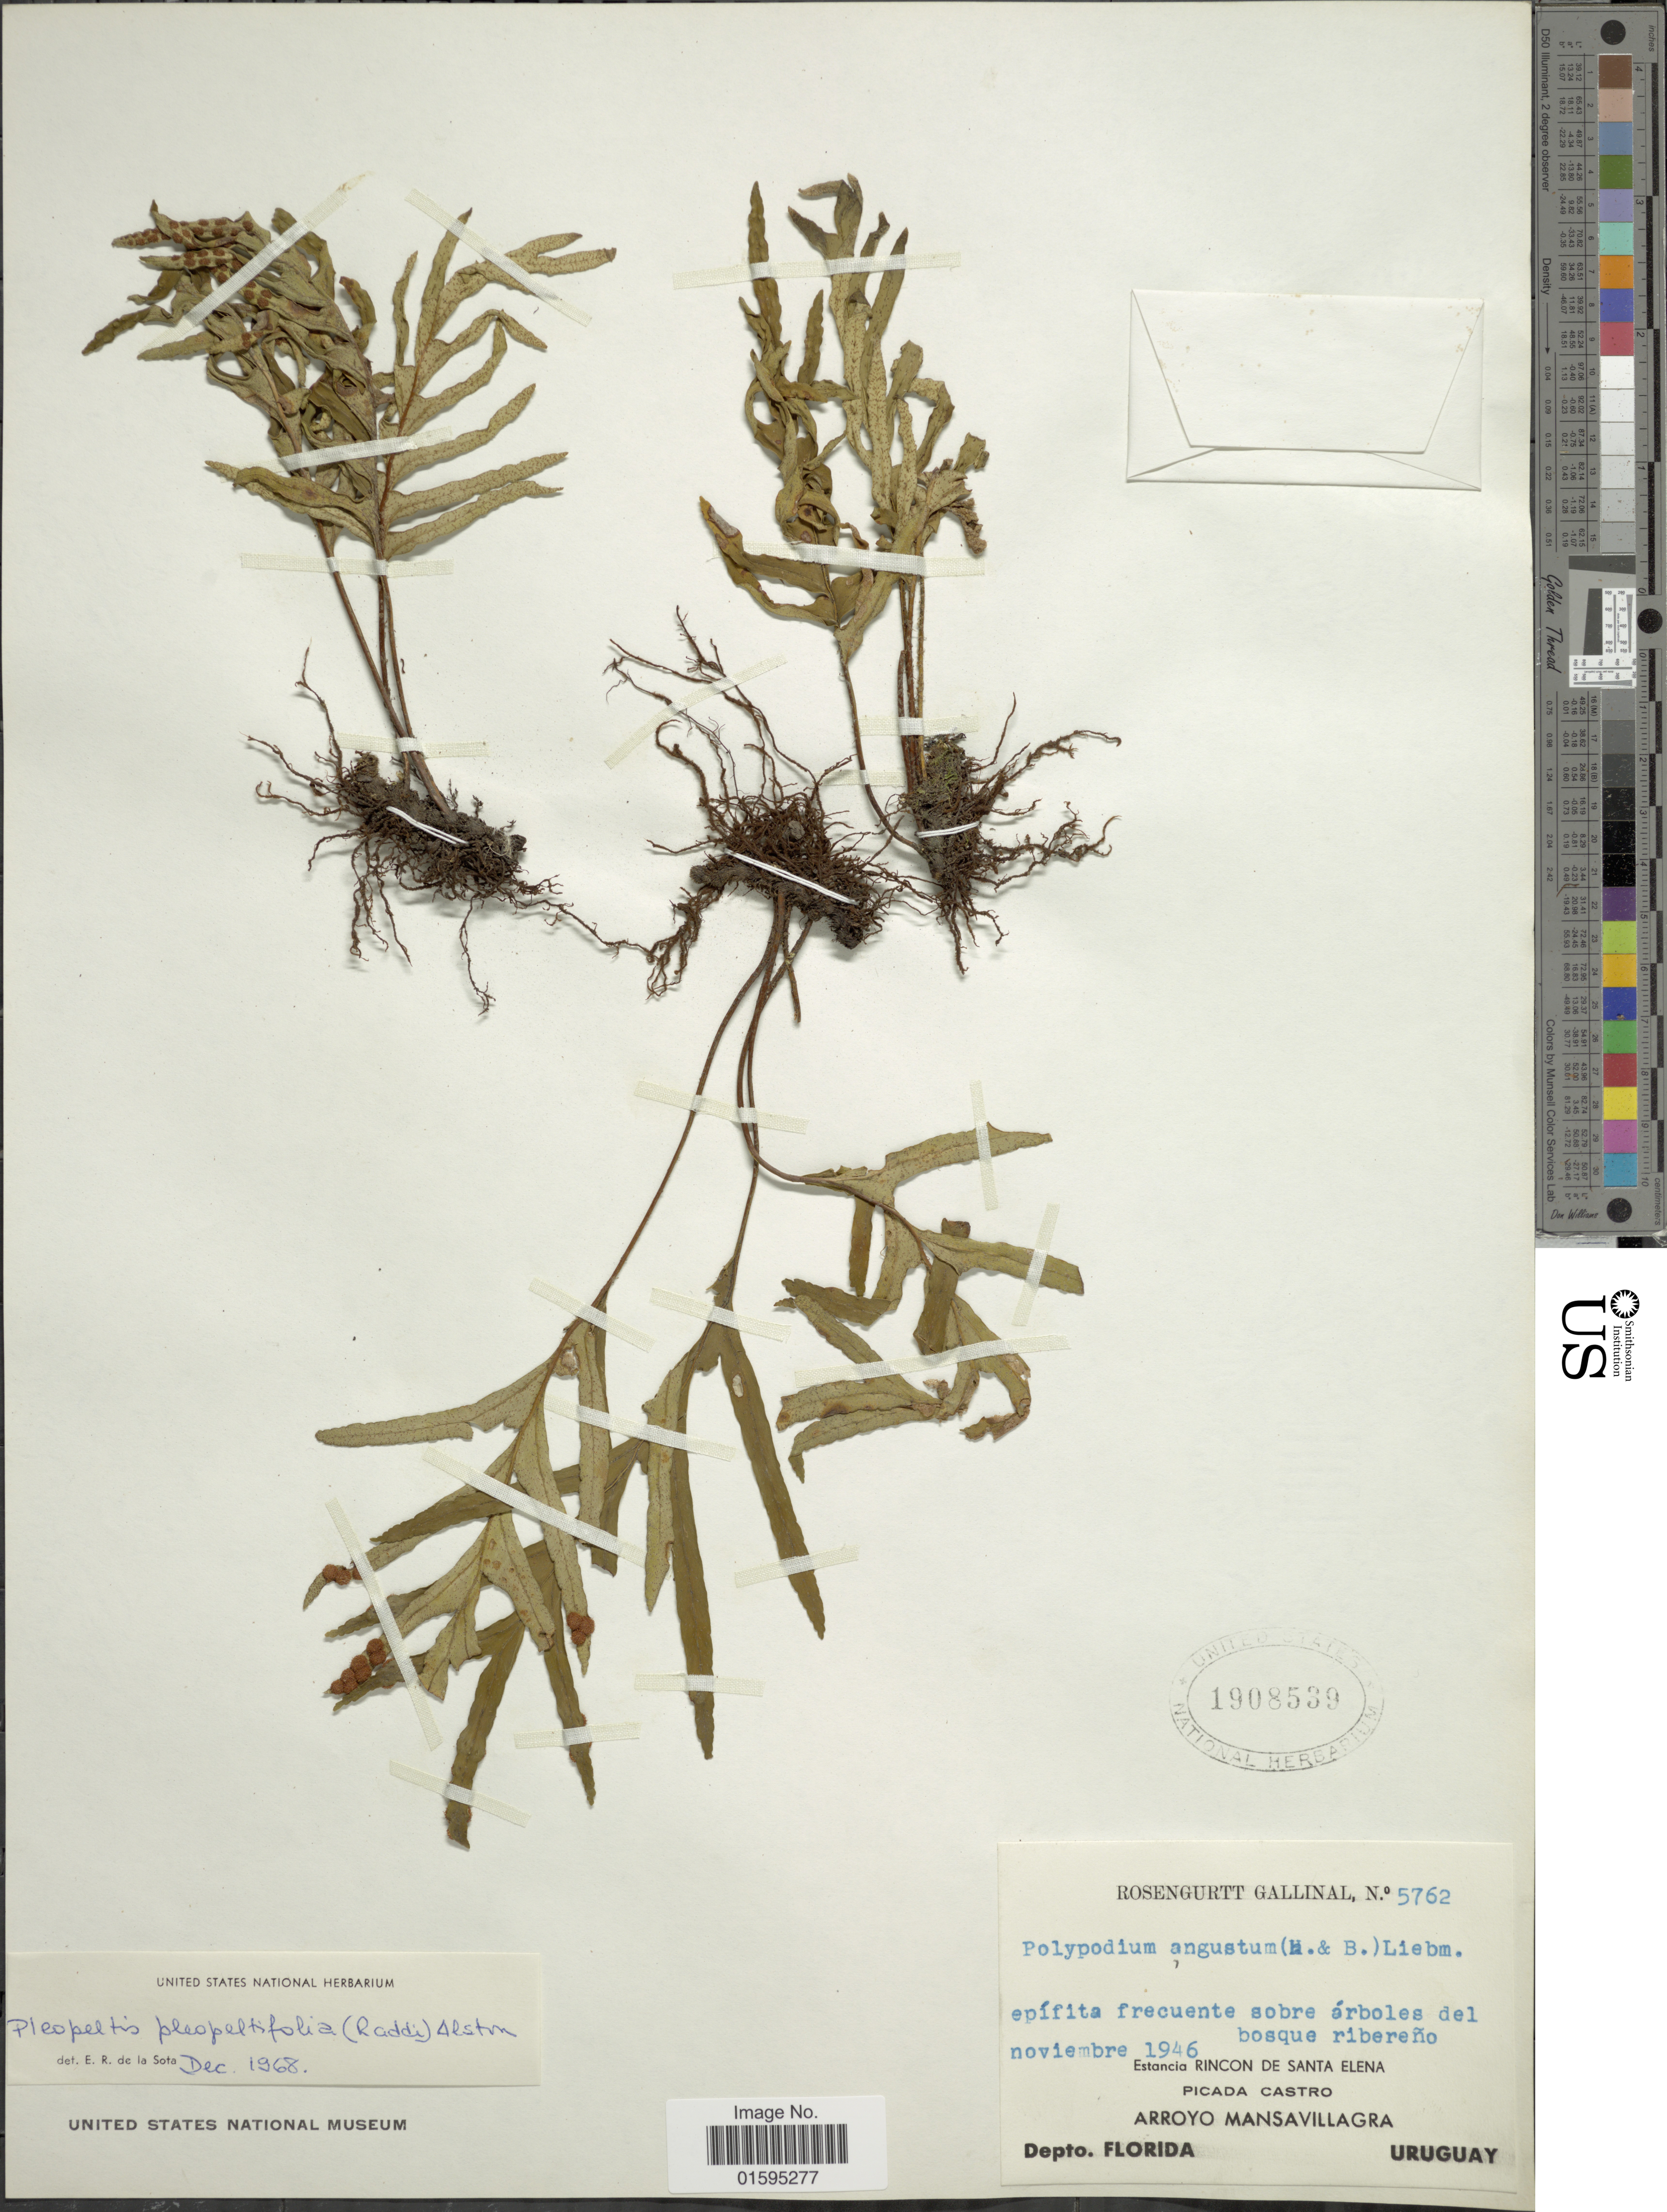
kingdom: Plantae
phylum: Tracheophyta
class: Polypodiopsida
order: Polypodiales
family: Polypodiaceae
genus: Polypodium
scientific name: Polypodium pleopeltifolium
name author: Raddi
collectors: R. Gallinal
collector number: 5762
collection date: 1946-11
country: Uruguay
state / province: Florida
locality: Estancia Rincon de Santa Elena, Picada Castro, Arroyo Mansavillagra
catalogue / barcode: US 1908539